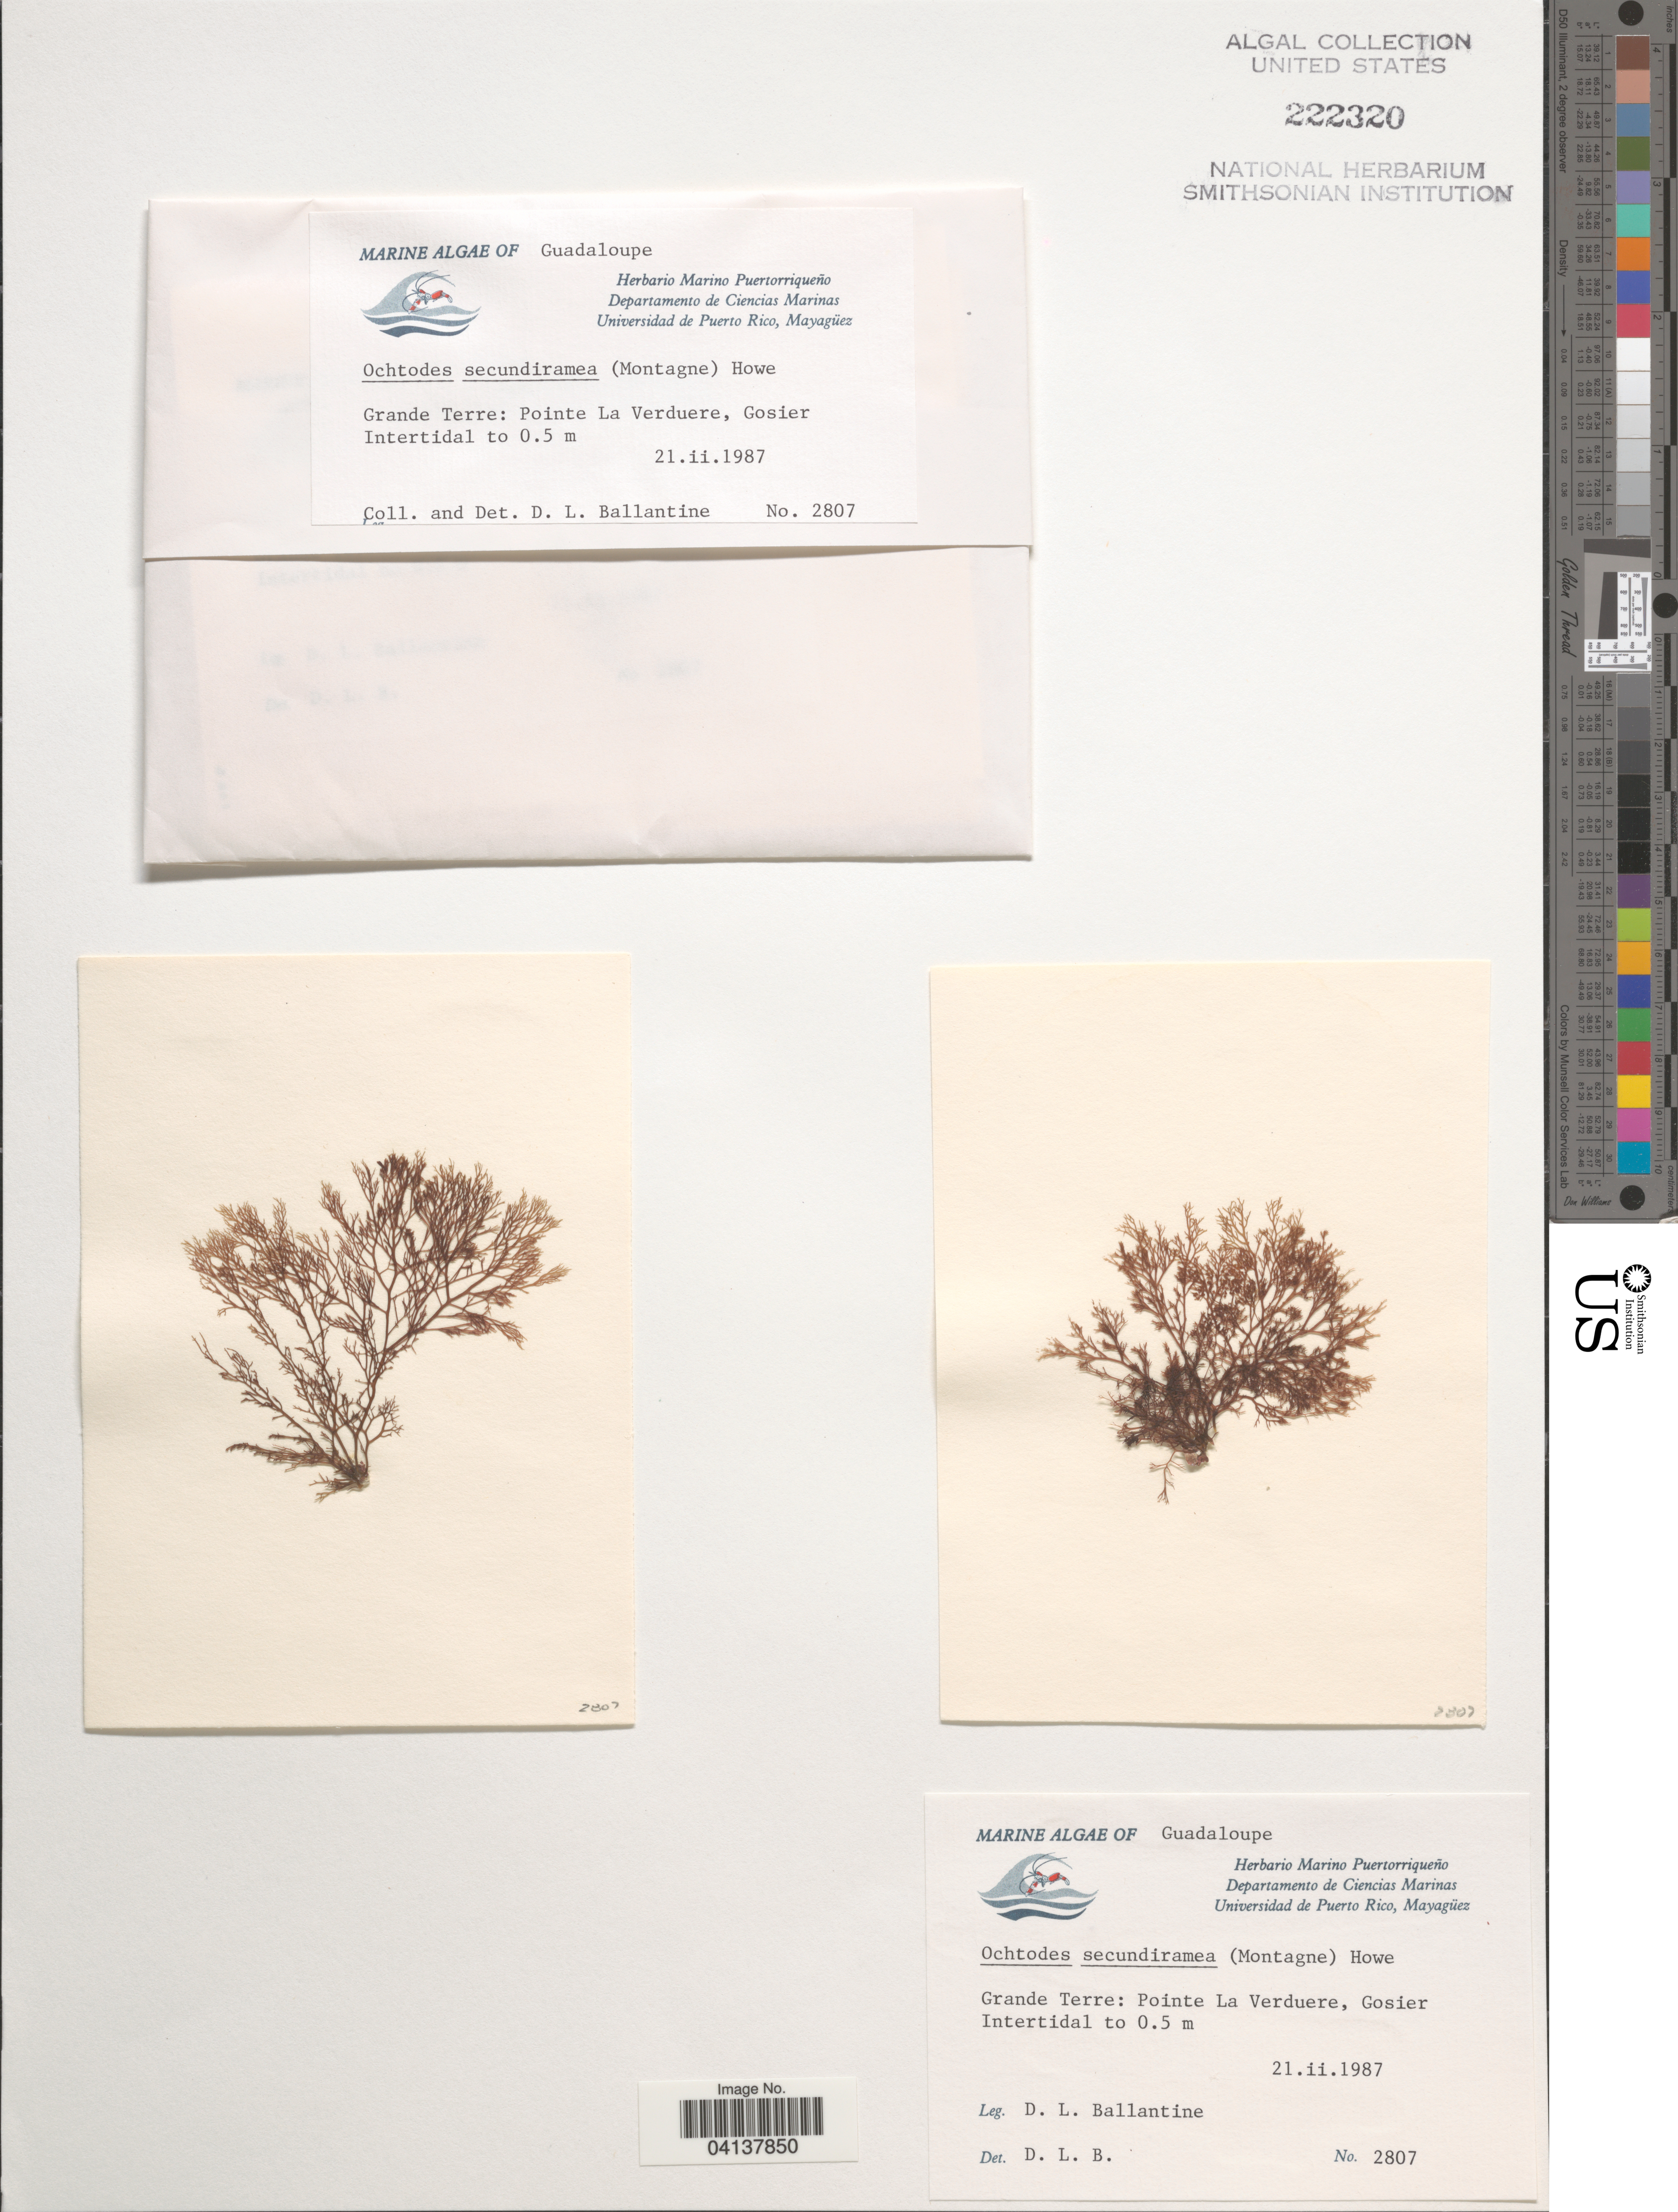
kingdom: Plantae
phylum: Rhodophyta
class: Florideophyceae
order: Gigartinales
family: Rhizophyllidaceae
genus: Ochtodes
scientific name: Ochtodes secundiramea, ined.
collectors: D.L. Ballantine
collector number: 2807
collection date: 1987-02-21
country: Guadeloupe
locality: Grande Terre: Pointe La Verduere, Gosier.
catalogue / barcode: US 222320